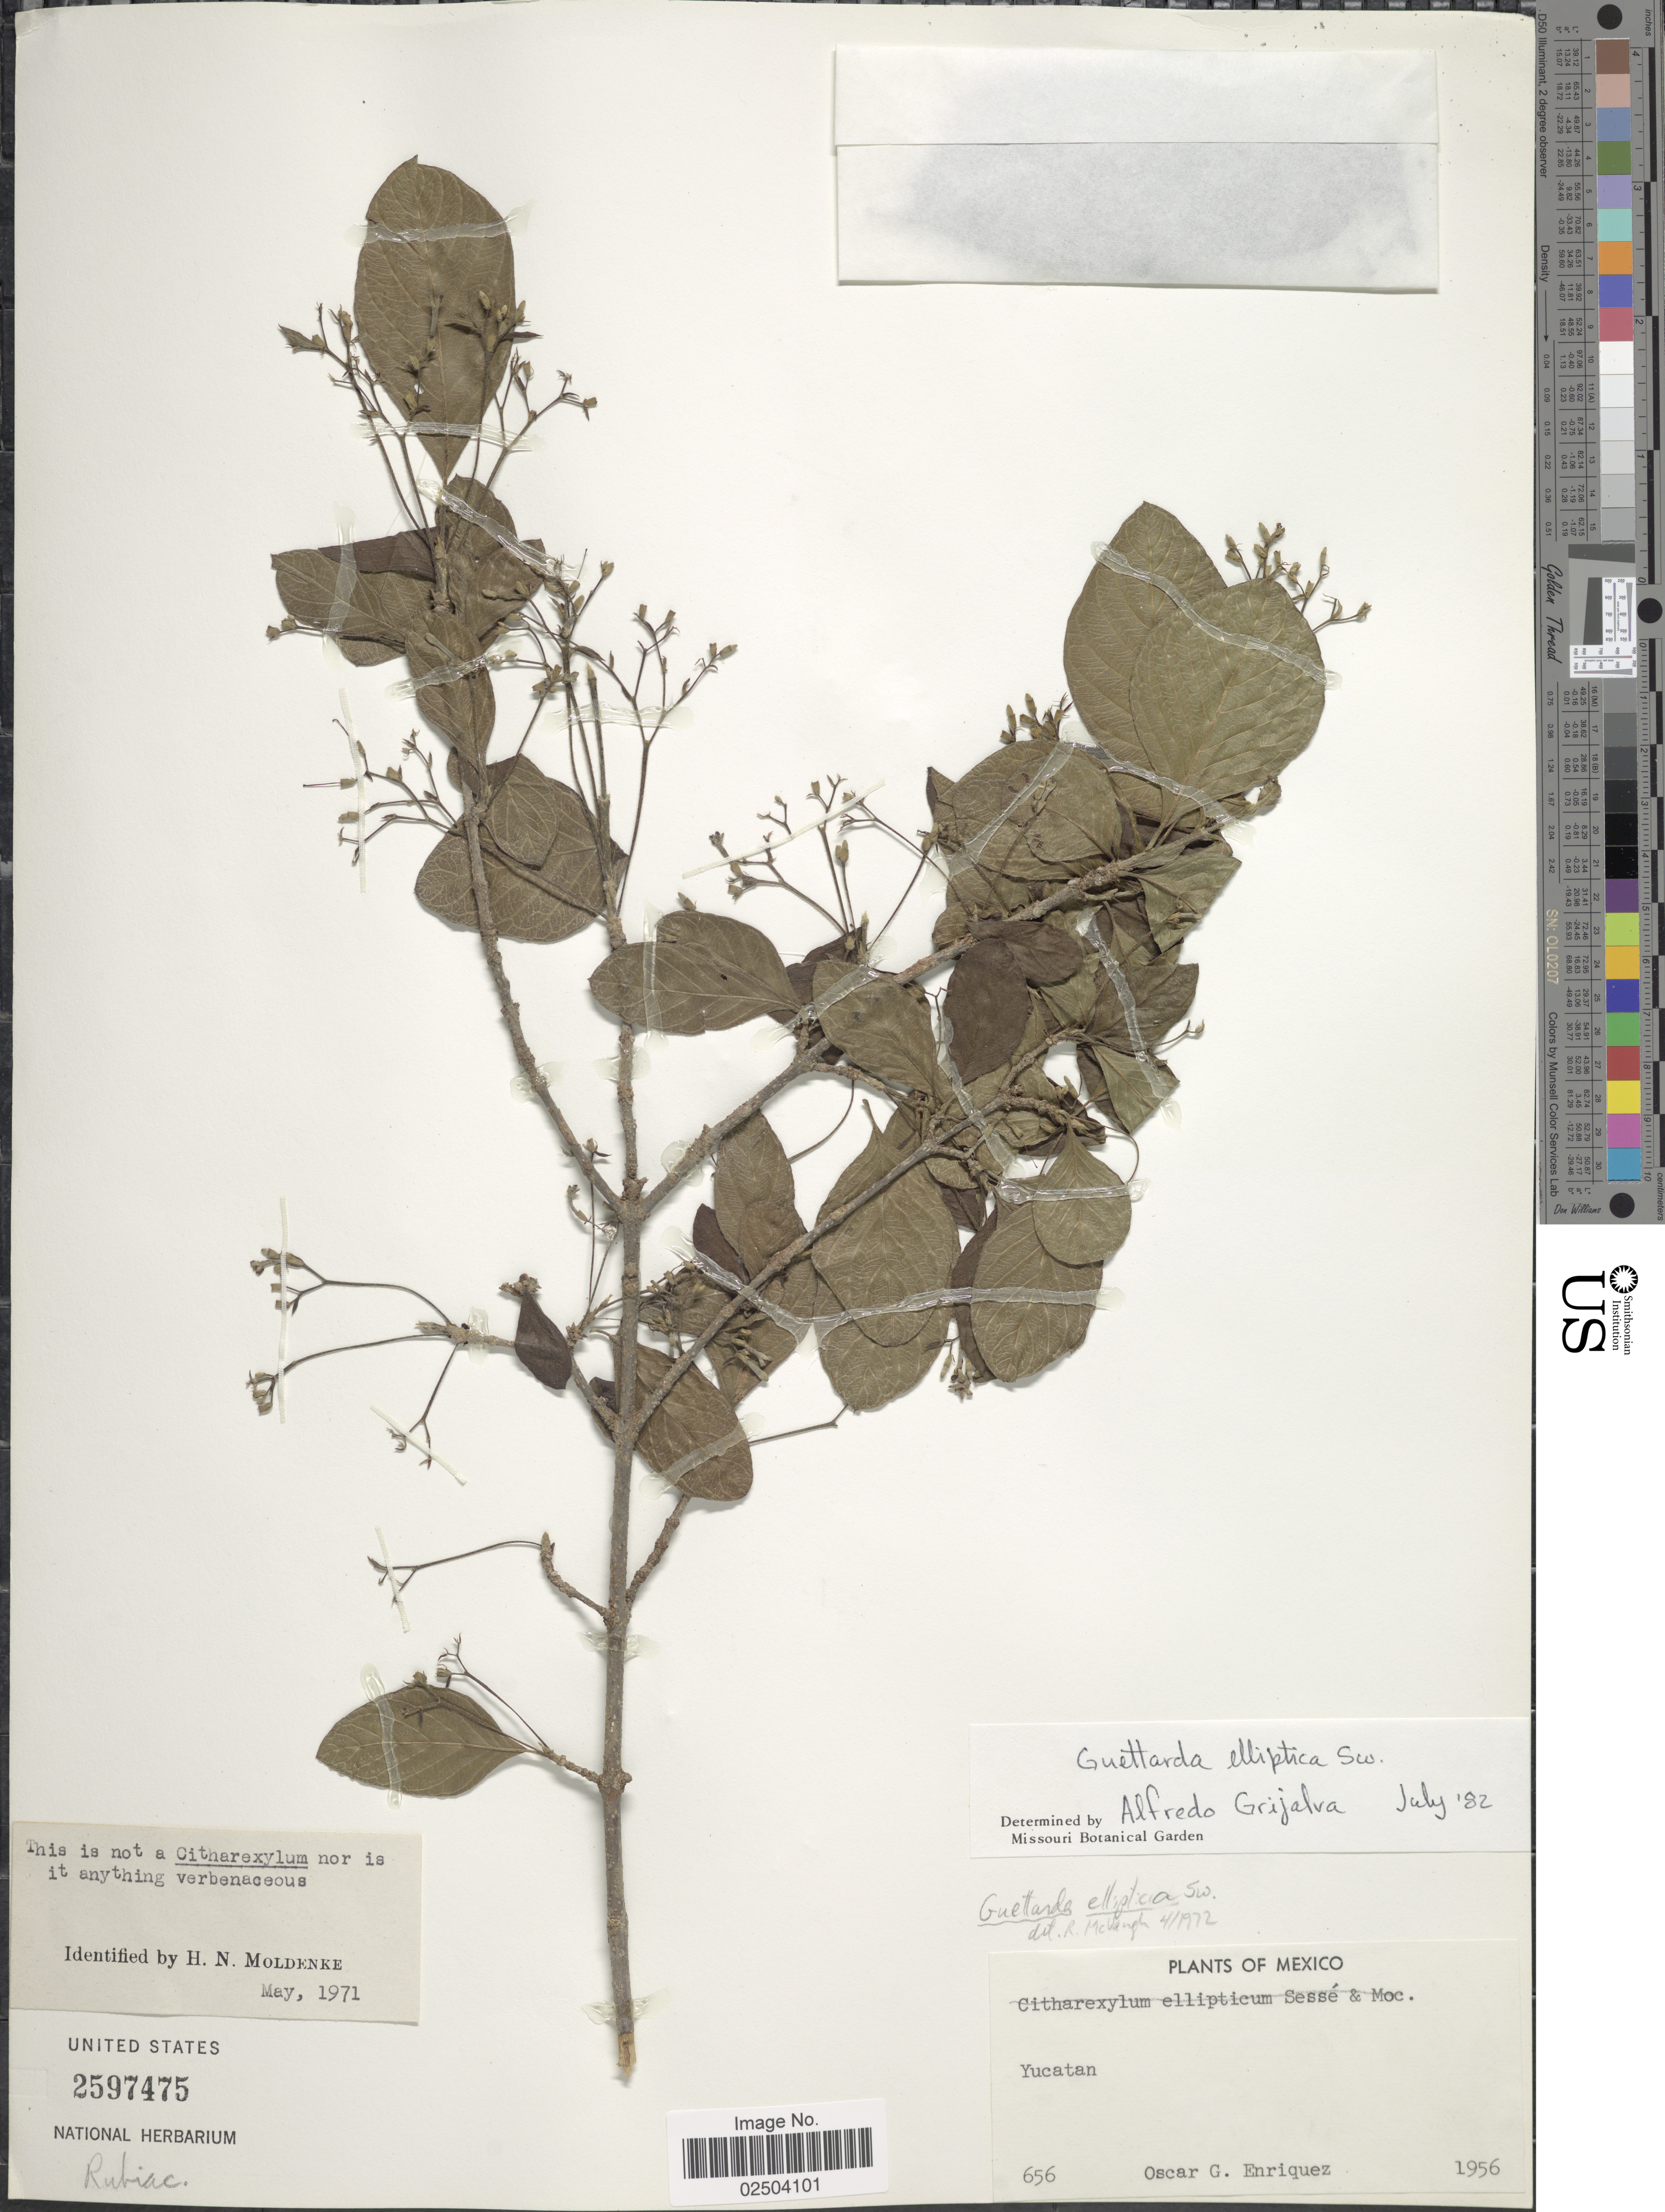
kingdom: Plantae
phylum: Tracheophyta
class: Magnoliopsida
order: Gentianales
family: Rubiaceae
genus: Guettarda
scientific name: Guettarda elliptica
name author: Sw.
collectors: O. Enriquez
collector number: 656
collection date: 1956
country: Mexico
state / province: Yucatán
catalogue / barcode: US 2597475